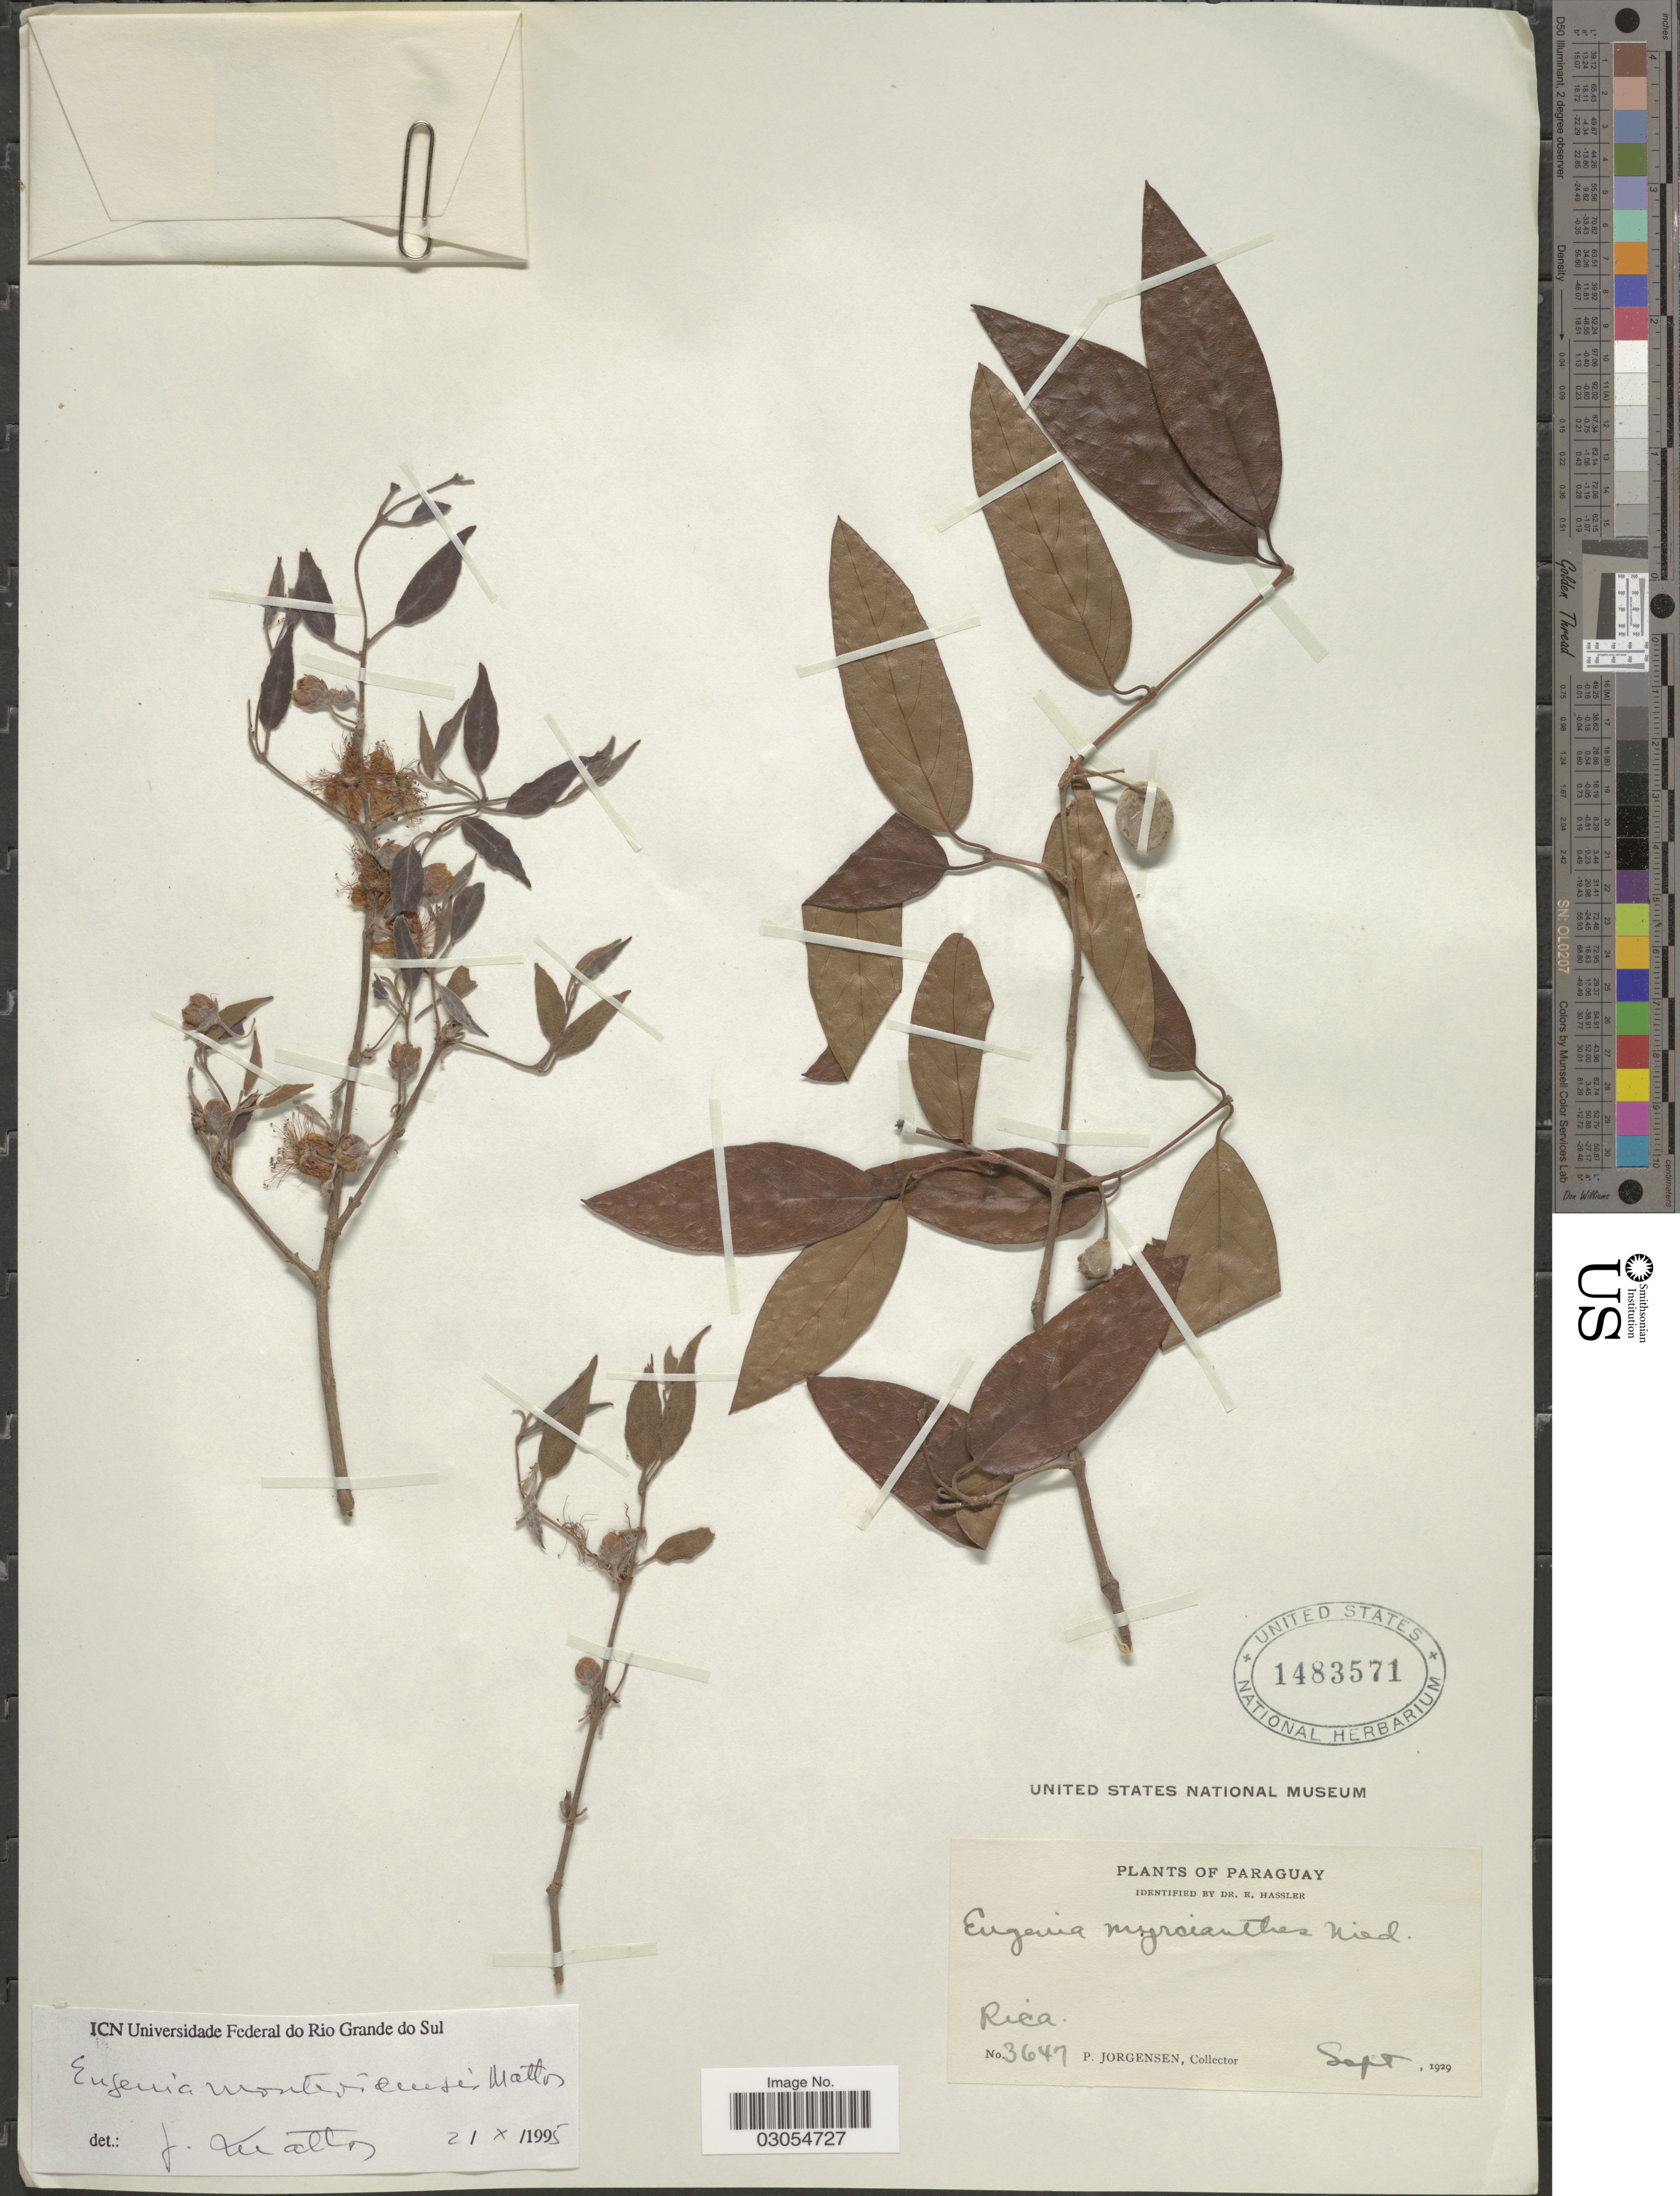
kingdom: Plantae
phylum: Tracheophyta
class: Magnoliopsida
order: Myrtales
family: Myrtaceae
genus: Eugenia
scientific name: Eugenia myrcianthes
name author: Nied.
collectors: P. Jörgensen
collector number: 3647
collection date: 1929-09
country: Paraguay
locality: Rica.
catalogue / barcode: US 1483571